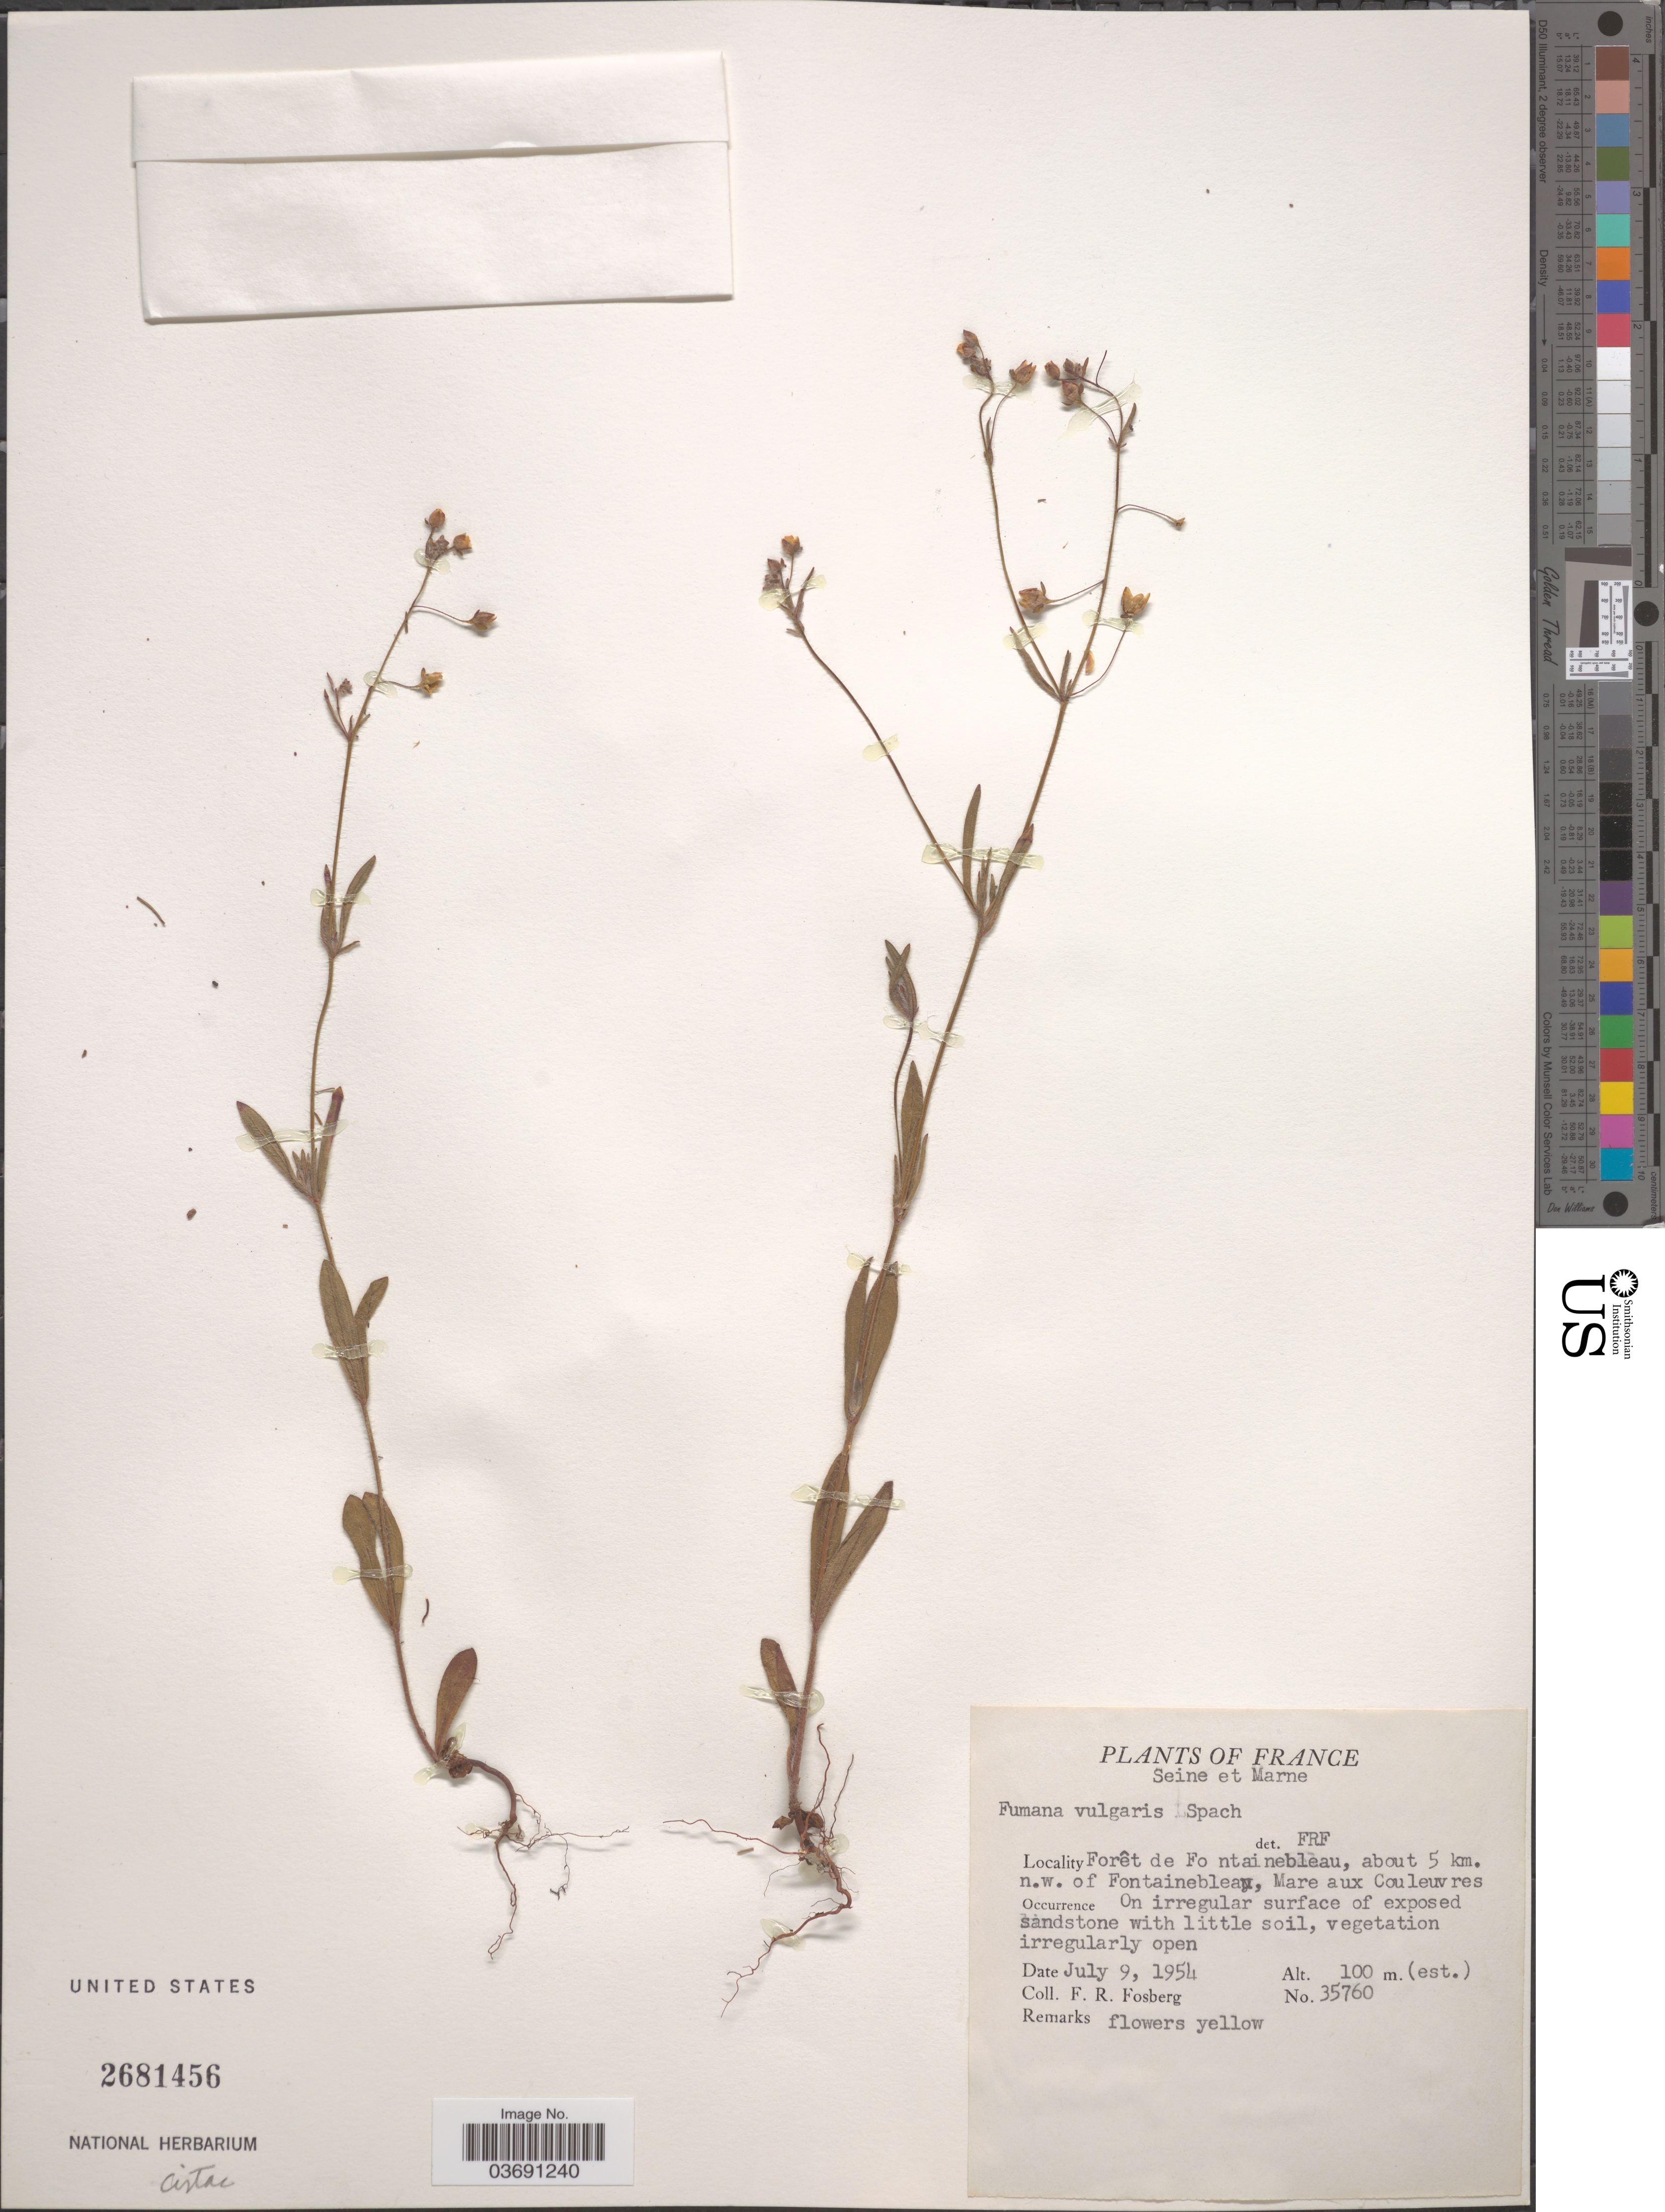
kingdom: Plantae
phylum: Tracheophyta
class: Magnoliopsida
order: Malvales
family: Cistaceae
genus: Fumana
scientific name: Fumana vulgaris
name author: Spach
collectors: F. R. Fosberg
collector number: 35760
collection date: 1954-07-09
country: France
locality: Seine et Marne. Forêt de Fontainebleau, about 5 km. n.w. of Fontainebleau, Mare aux Couleuvres.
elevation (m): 100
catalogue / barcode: US 2681456